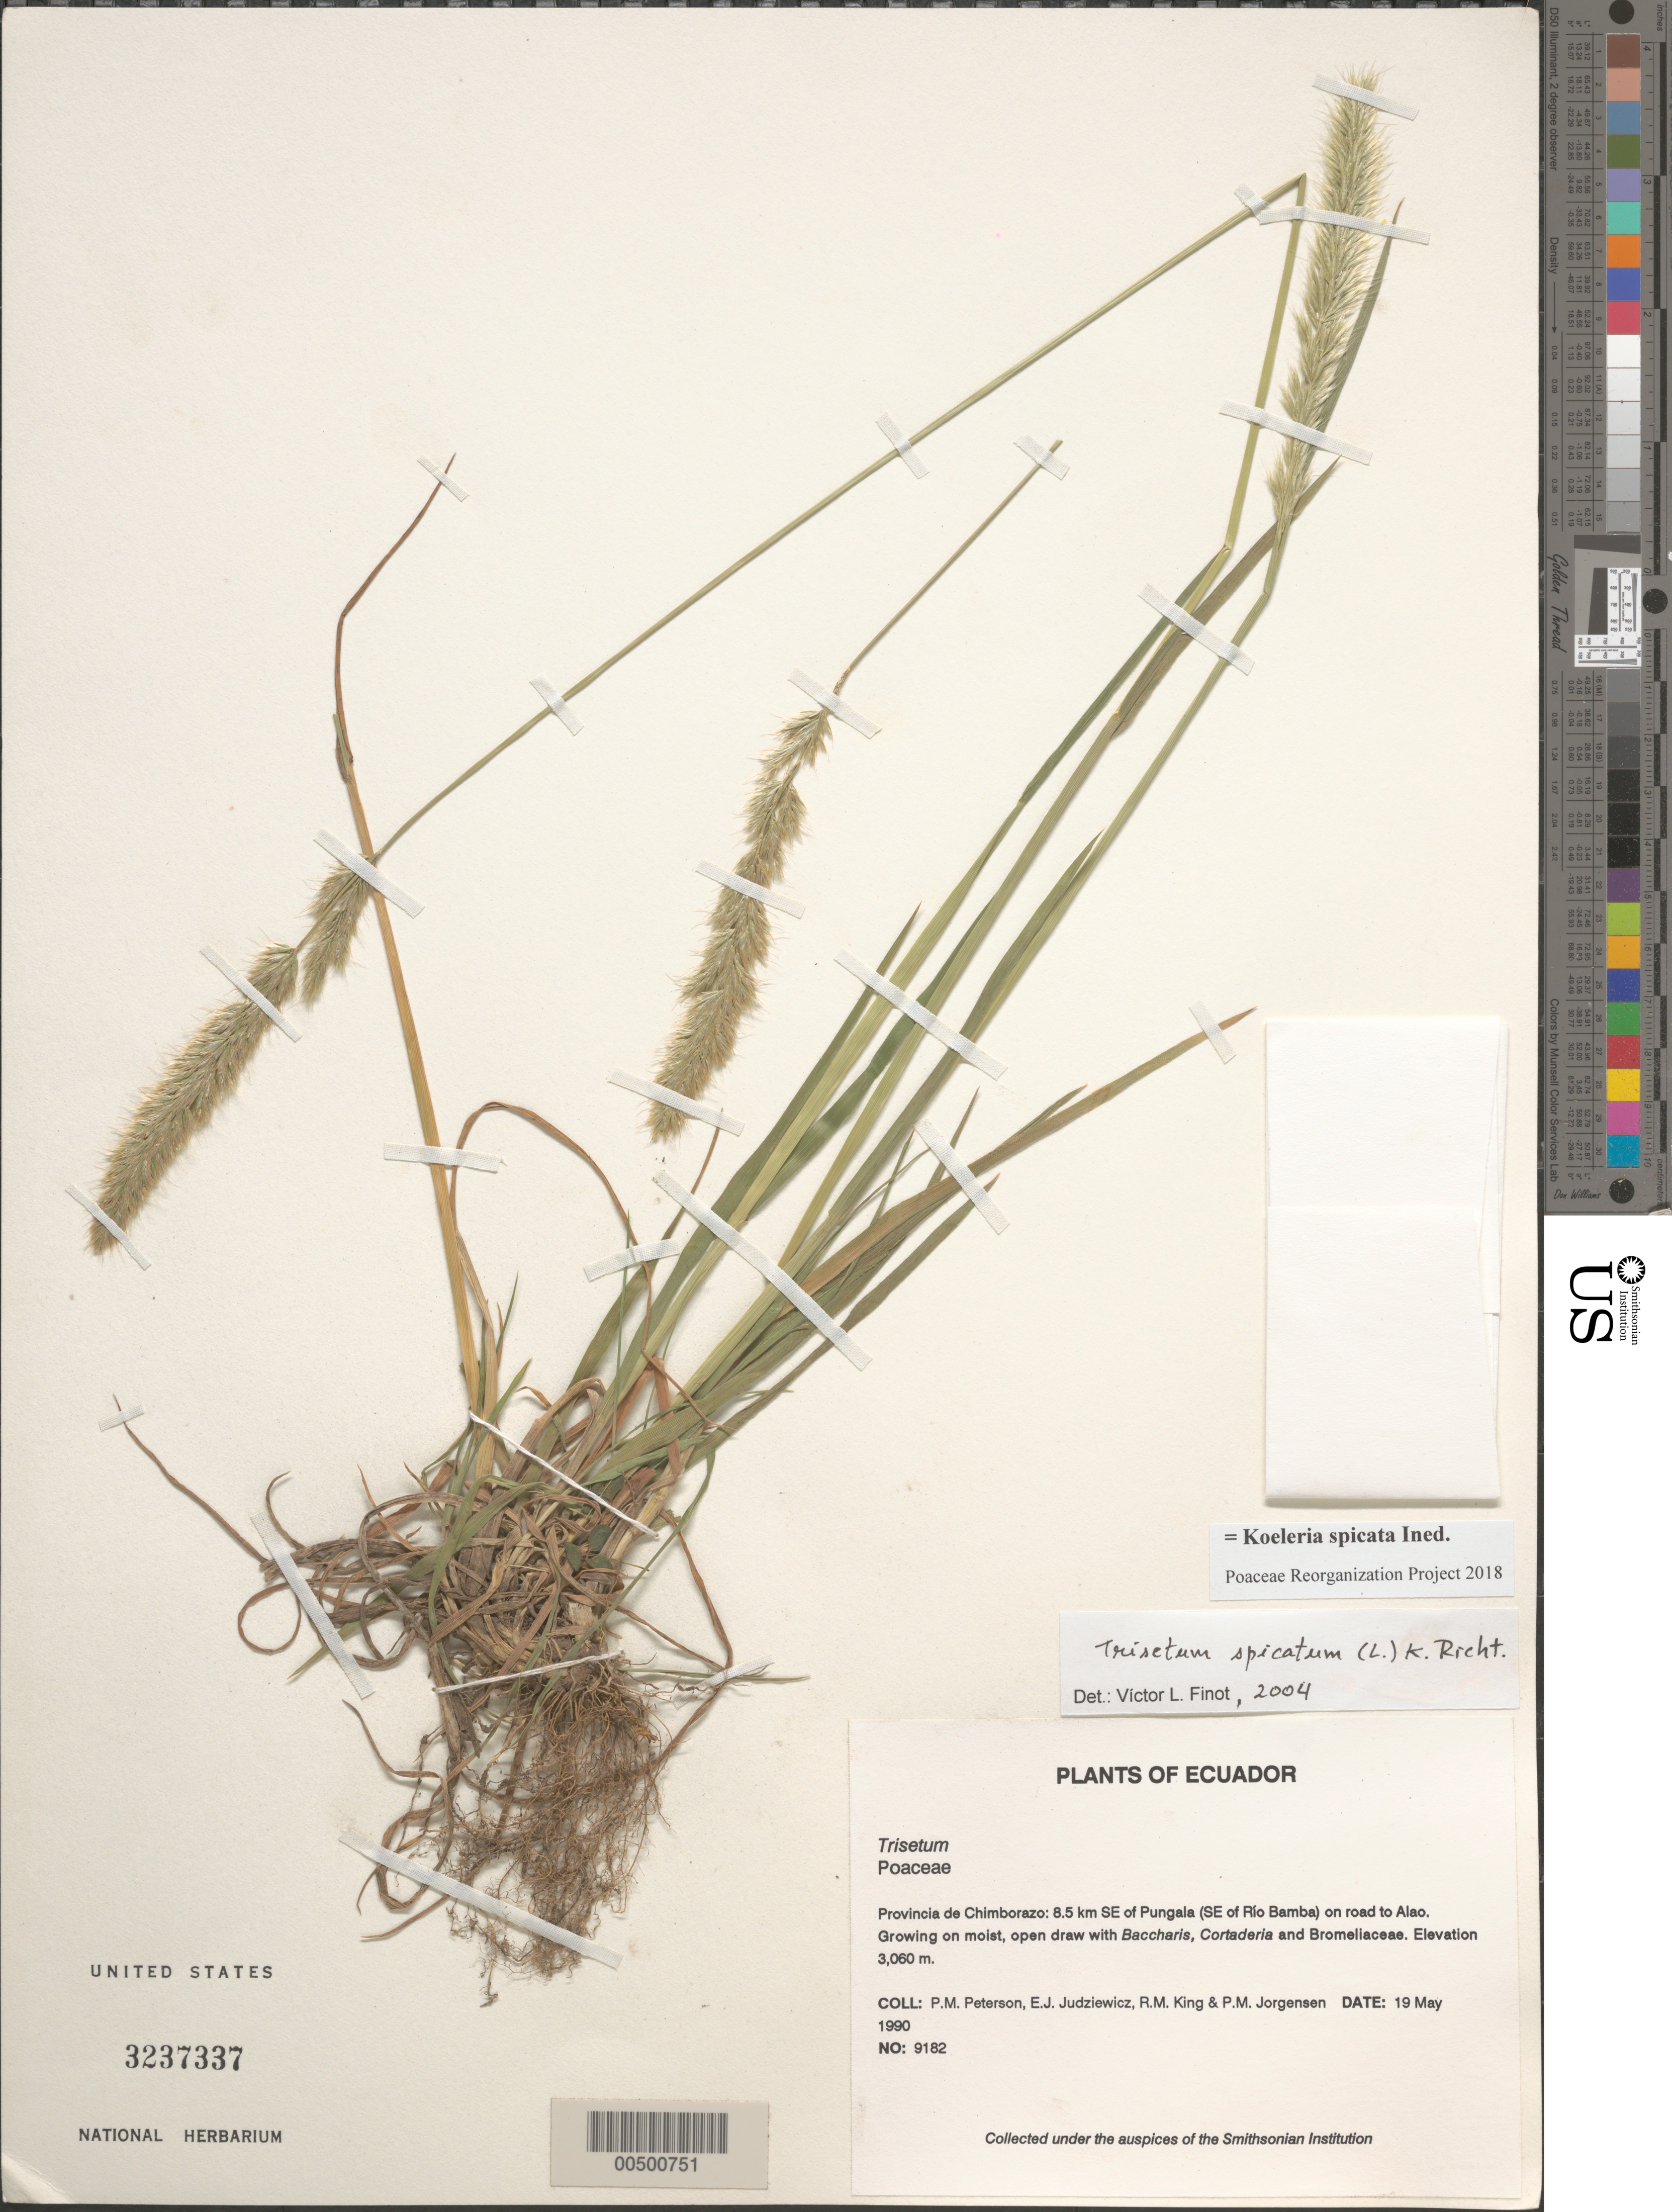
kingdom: Plantae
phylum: Tracheophyta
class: Liliopsida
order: Poales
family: Poaceae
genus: Koeleria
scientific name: Koeleria spicata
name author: (L.) Barberá et al.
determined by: Poaceae Reorganization Project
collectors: P. M. Peterson, E. J. Judziewicz, R. M. King & P. M. Jørgensen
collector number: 09182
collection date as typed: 19 May 1990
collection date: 1990-05-19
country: Ecuador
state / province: Chimborazo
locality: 8.5 km SE of Pungala (SE of Río Bamba) on road to Alao.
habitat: Growing on moist, open draw with Baccharis, Cortaderia and Bromeliaceae.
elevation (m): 3060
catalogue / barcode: US 3237337